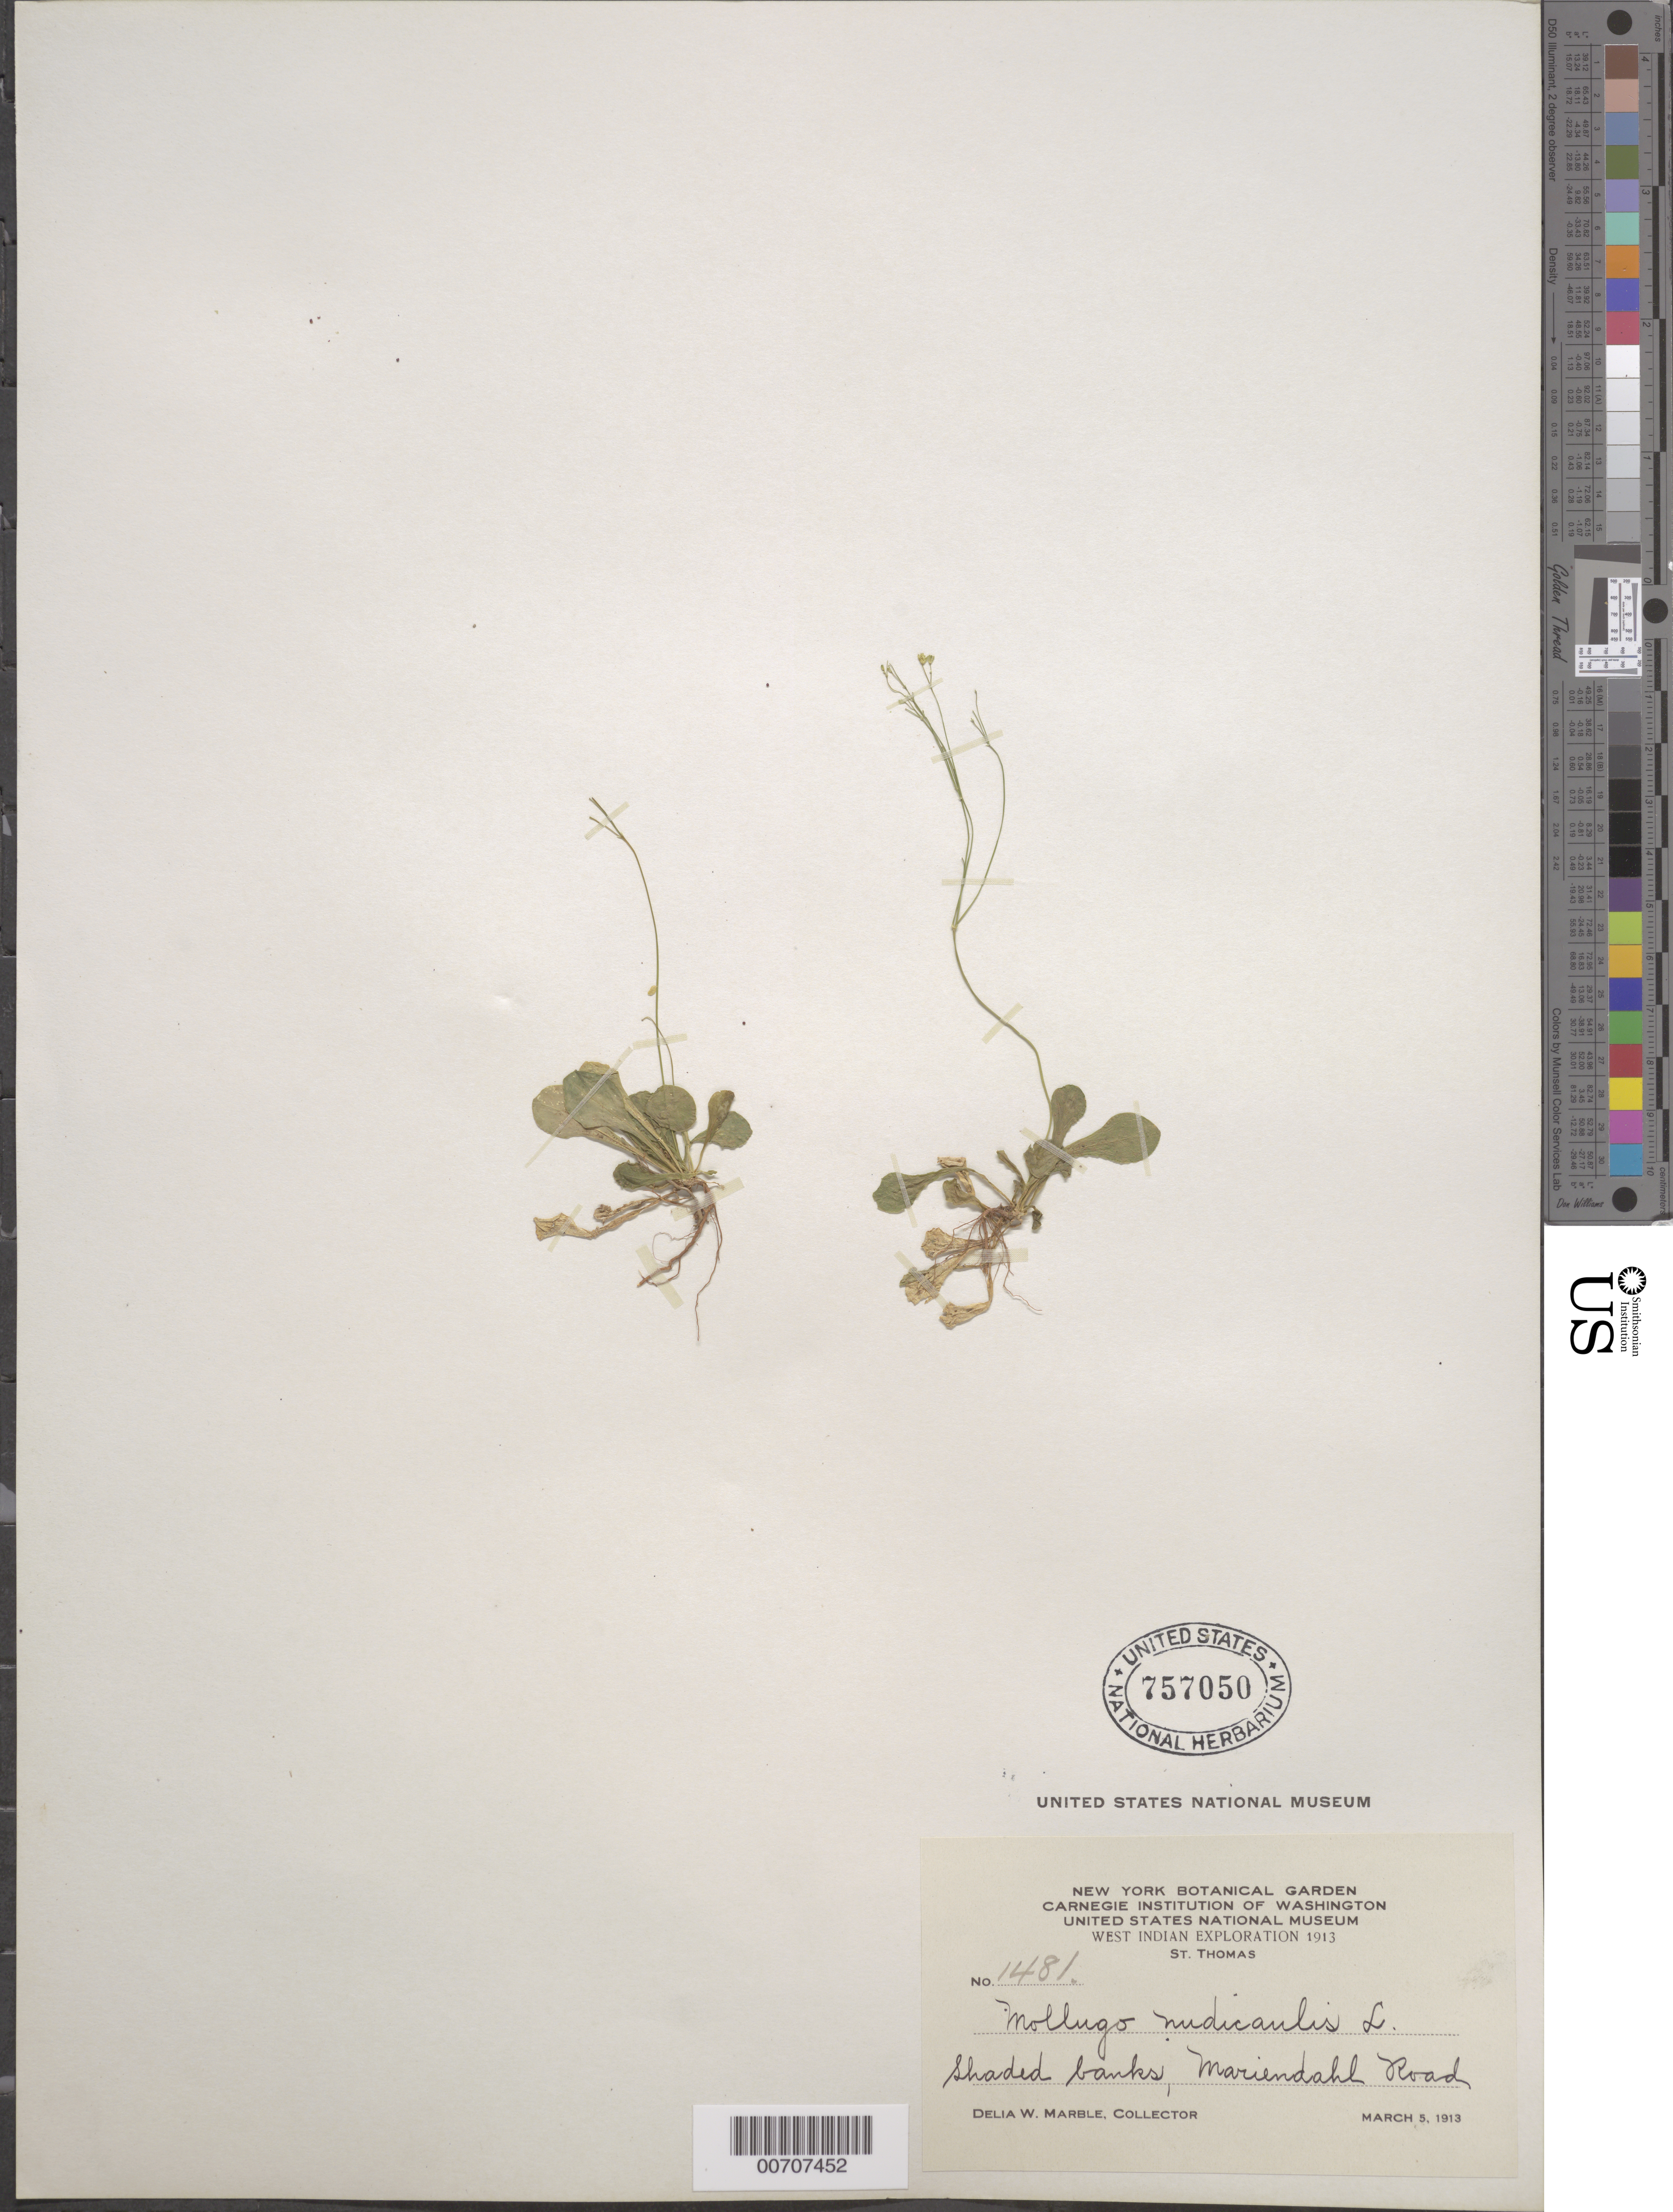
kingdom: Plantae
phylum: Tracheophyta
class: Magnoliopsida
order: Caryophyllales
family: Molluginaceae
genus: Paramollugo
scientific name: Paramollugo spathulata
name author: (Sw.) Sukhor.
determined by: Strong, Mark T., (BOT), Smithsonian Institution - National Museum of Natural History (UNITED STATES)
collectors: D. W. Marble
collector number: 1481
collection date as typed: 05 Mar 1913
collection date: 1913-03-05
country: U.S. Virgin Islands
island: St. Thomas Island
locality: Mariendahl Road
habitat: Shaded banks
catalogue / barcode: US 757050